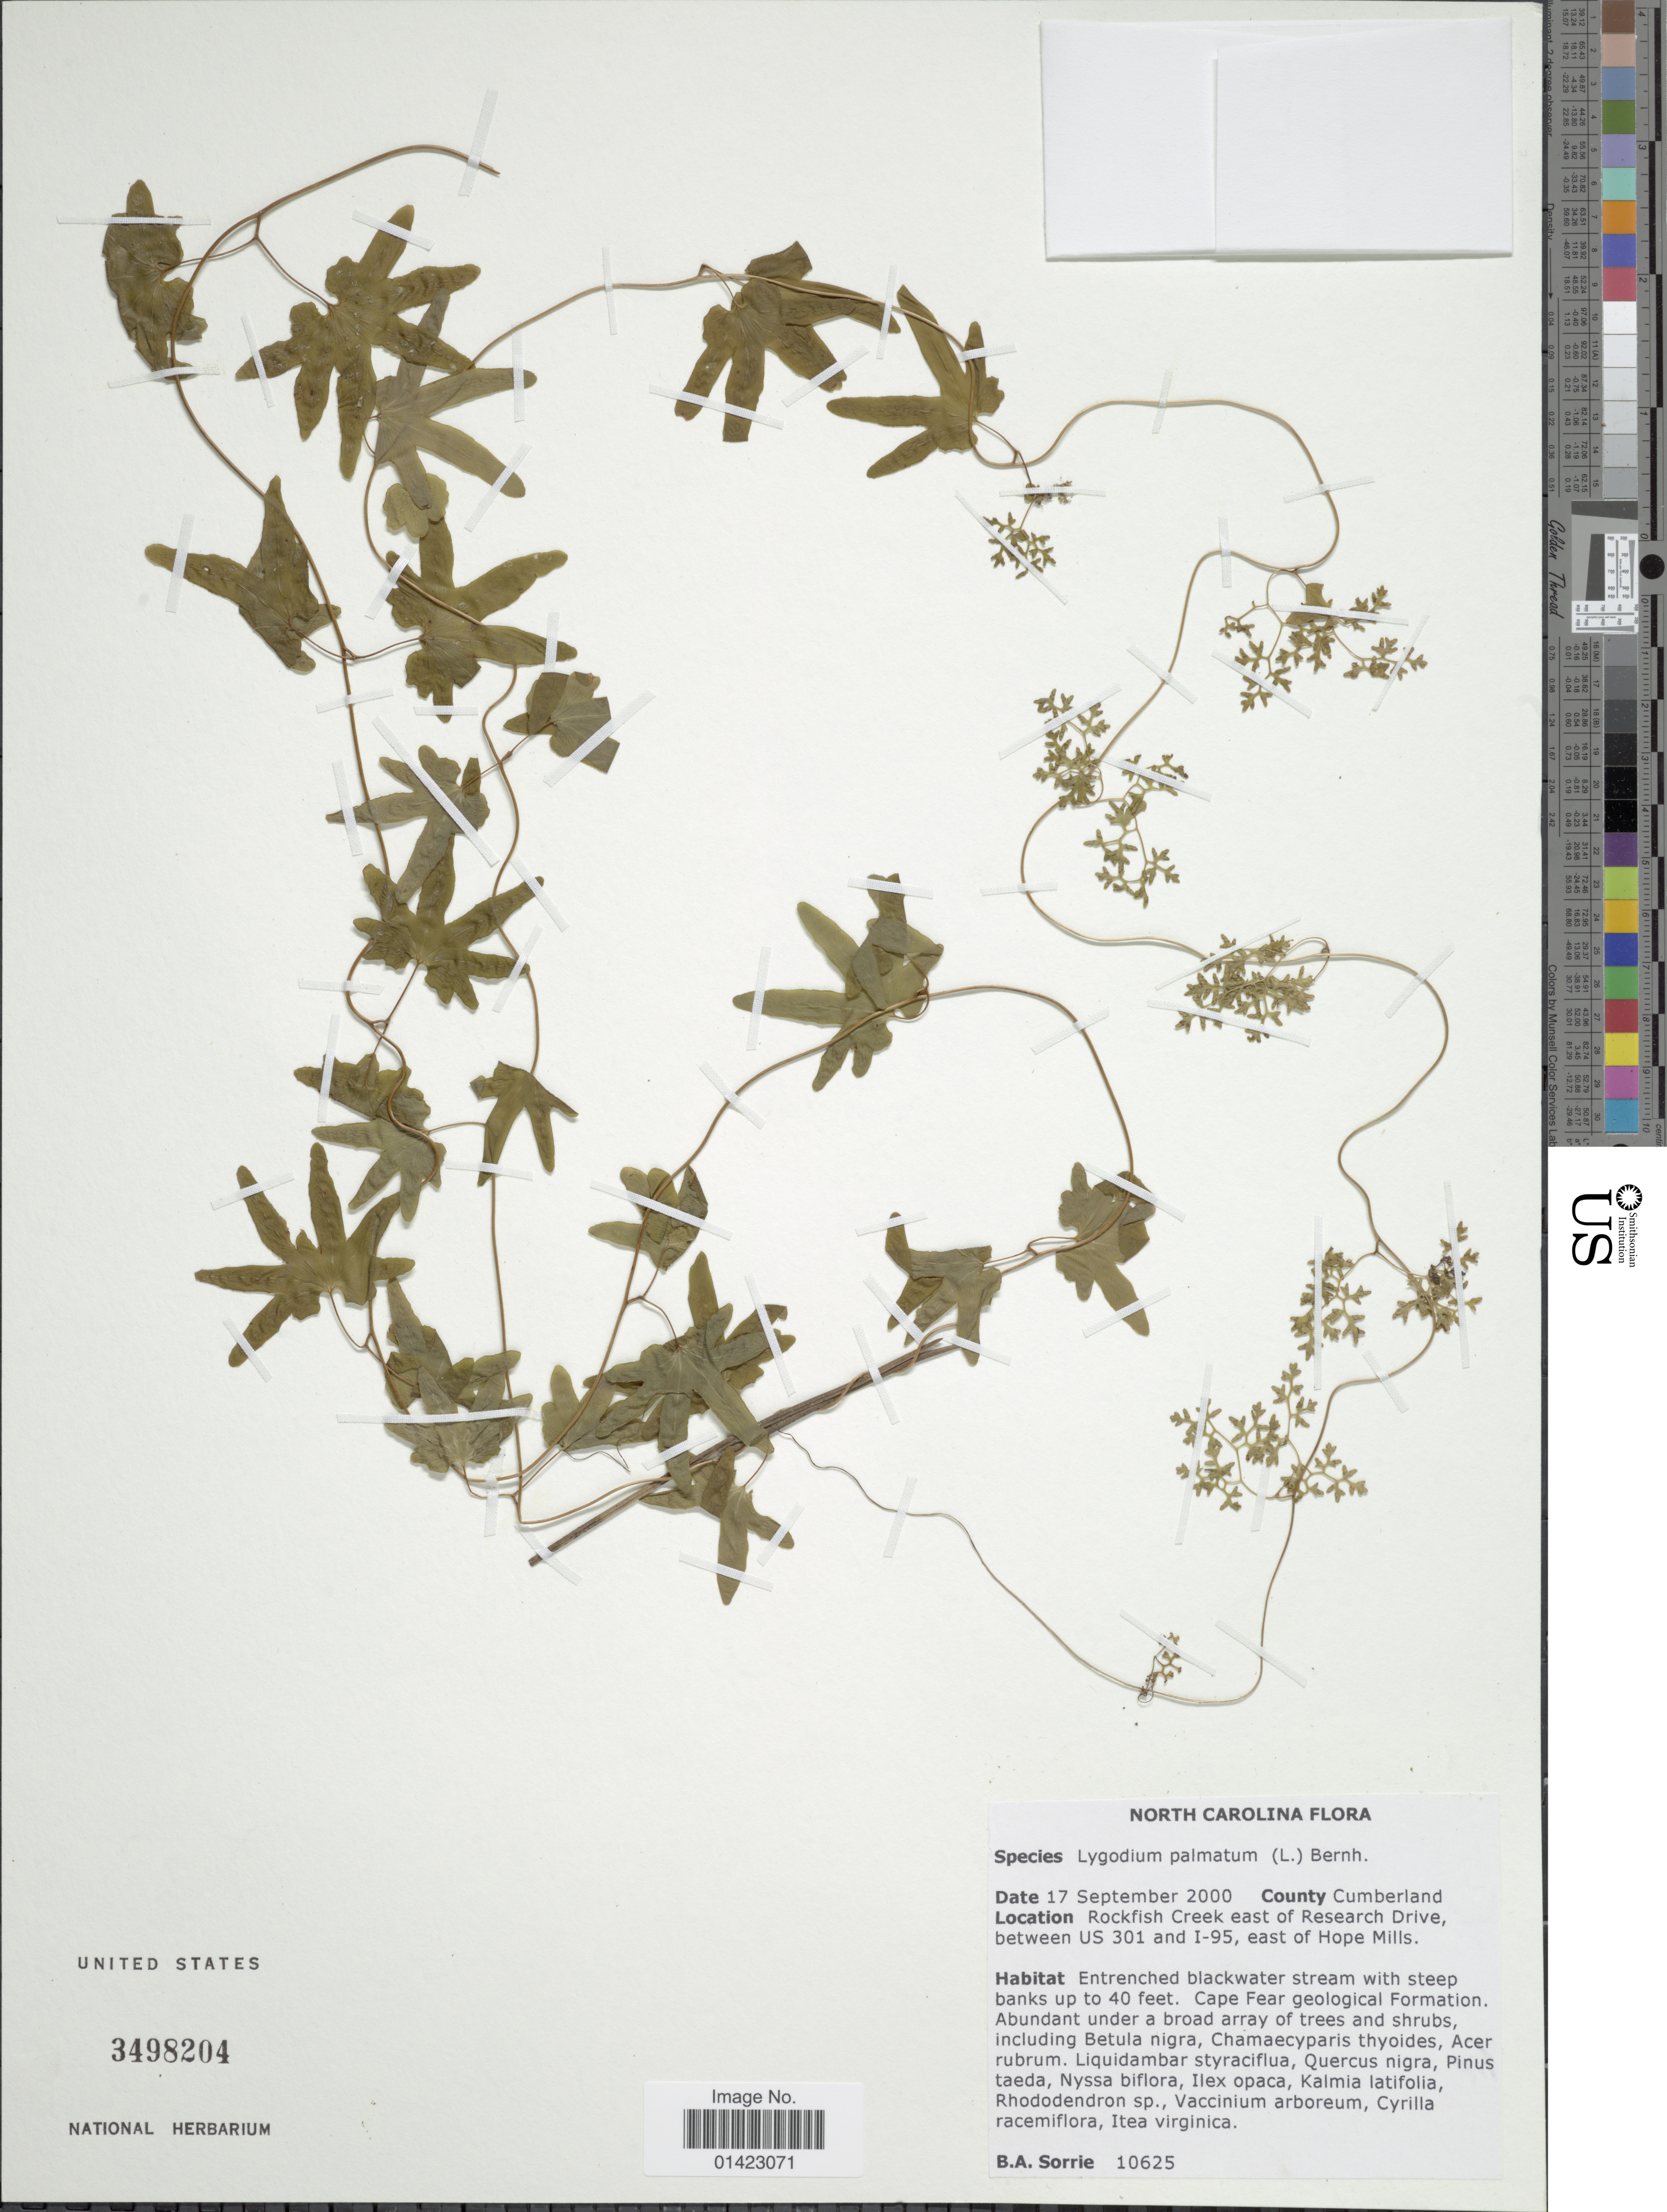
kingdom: Plantae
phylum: Tracheophyta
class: Polypodiopsida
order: Schizaeales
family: Lygodiaceae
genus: Lygodium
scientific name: Lygodium palmatum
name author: (Bernh.) Sw.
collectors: B. Sorrie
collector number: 10625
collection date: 2000-09-17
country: United States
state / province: North Carolina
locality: County Cumberland, Rockfish Creek east of Research Drive between US 301 and I-95, east of Hope Mills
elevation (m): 12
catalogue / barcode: US 3498204